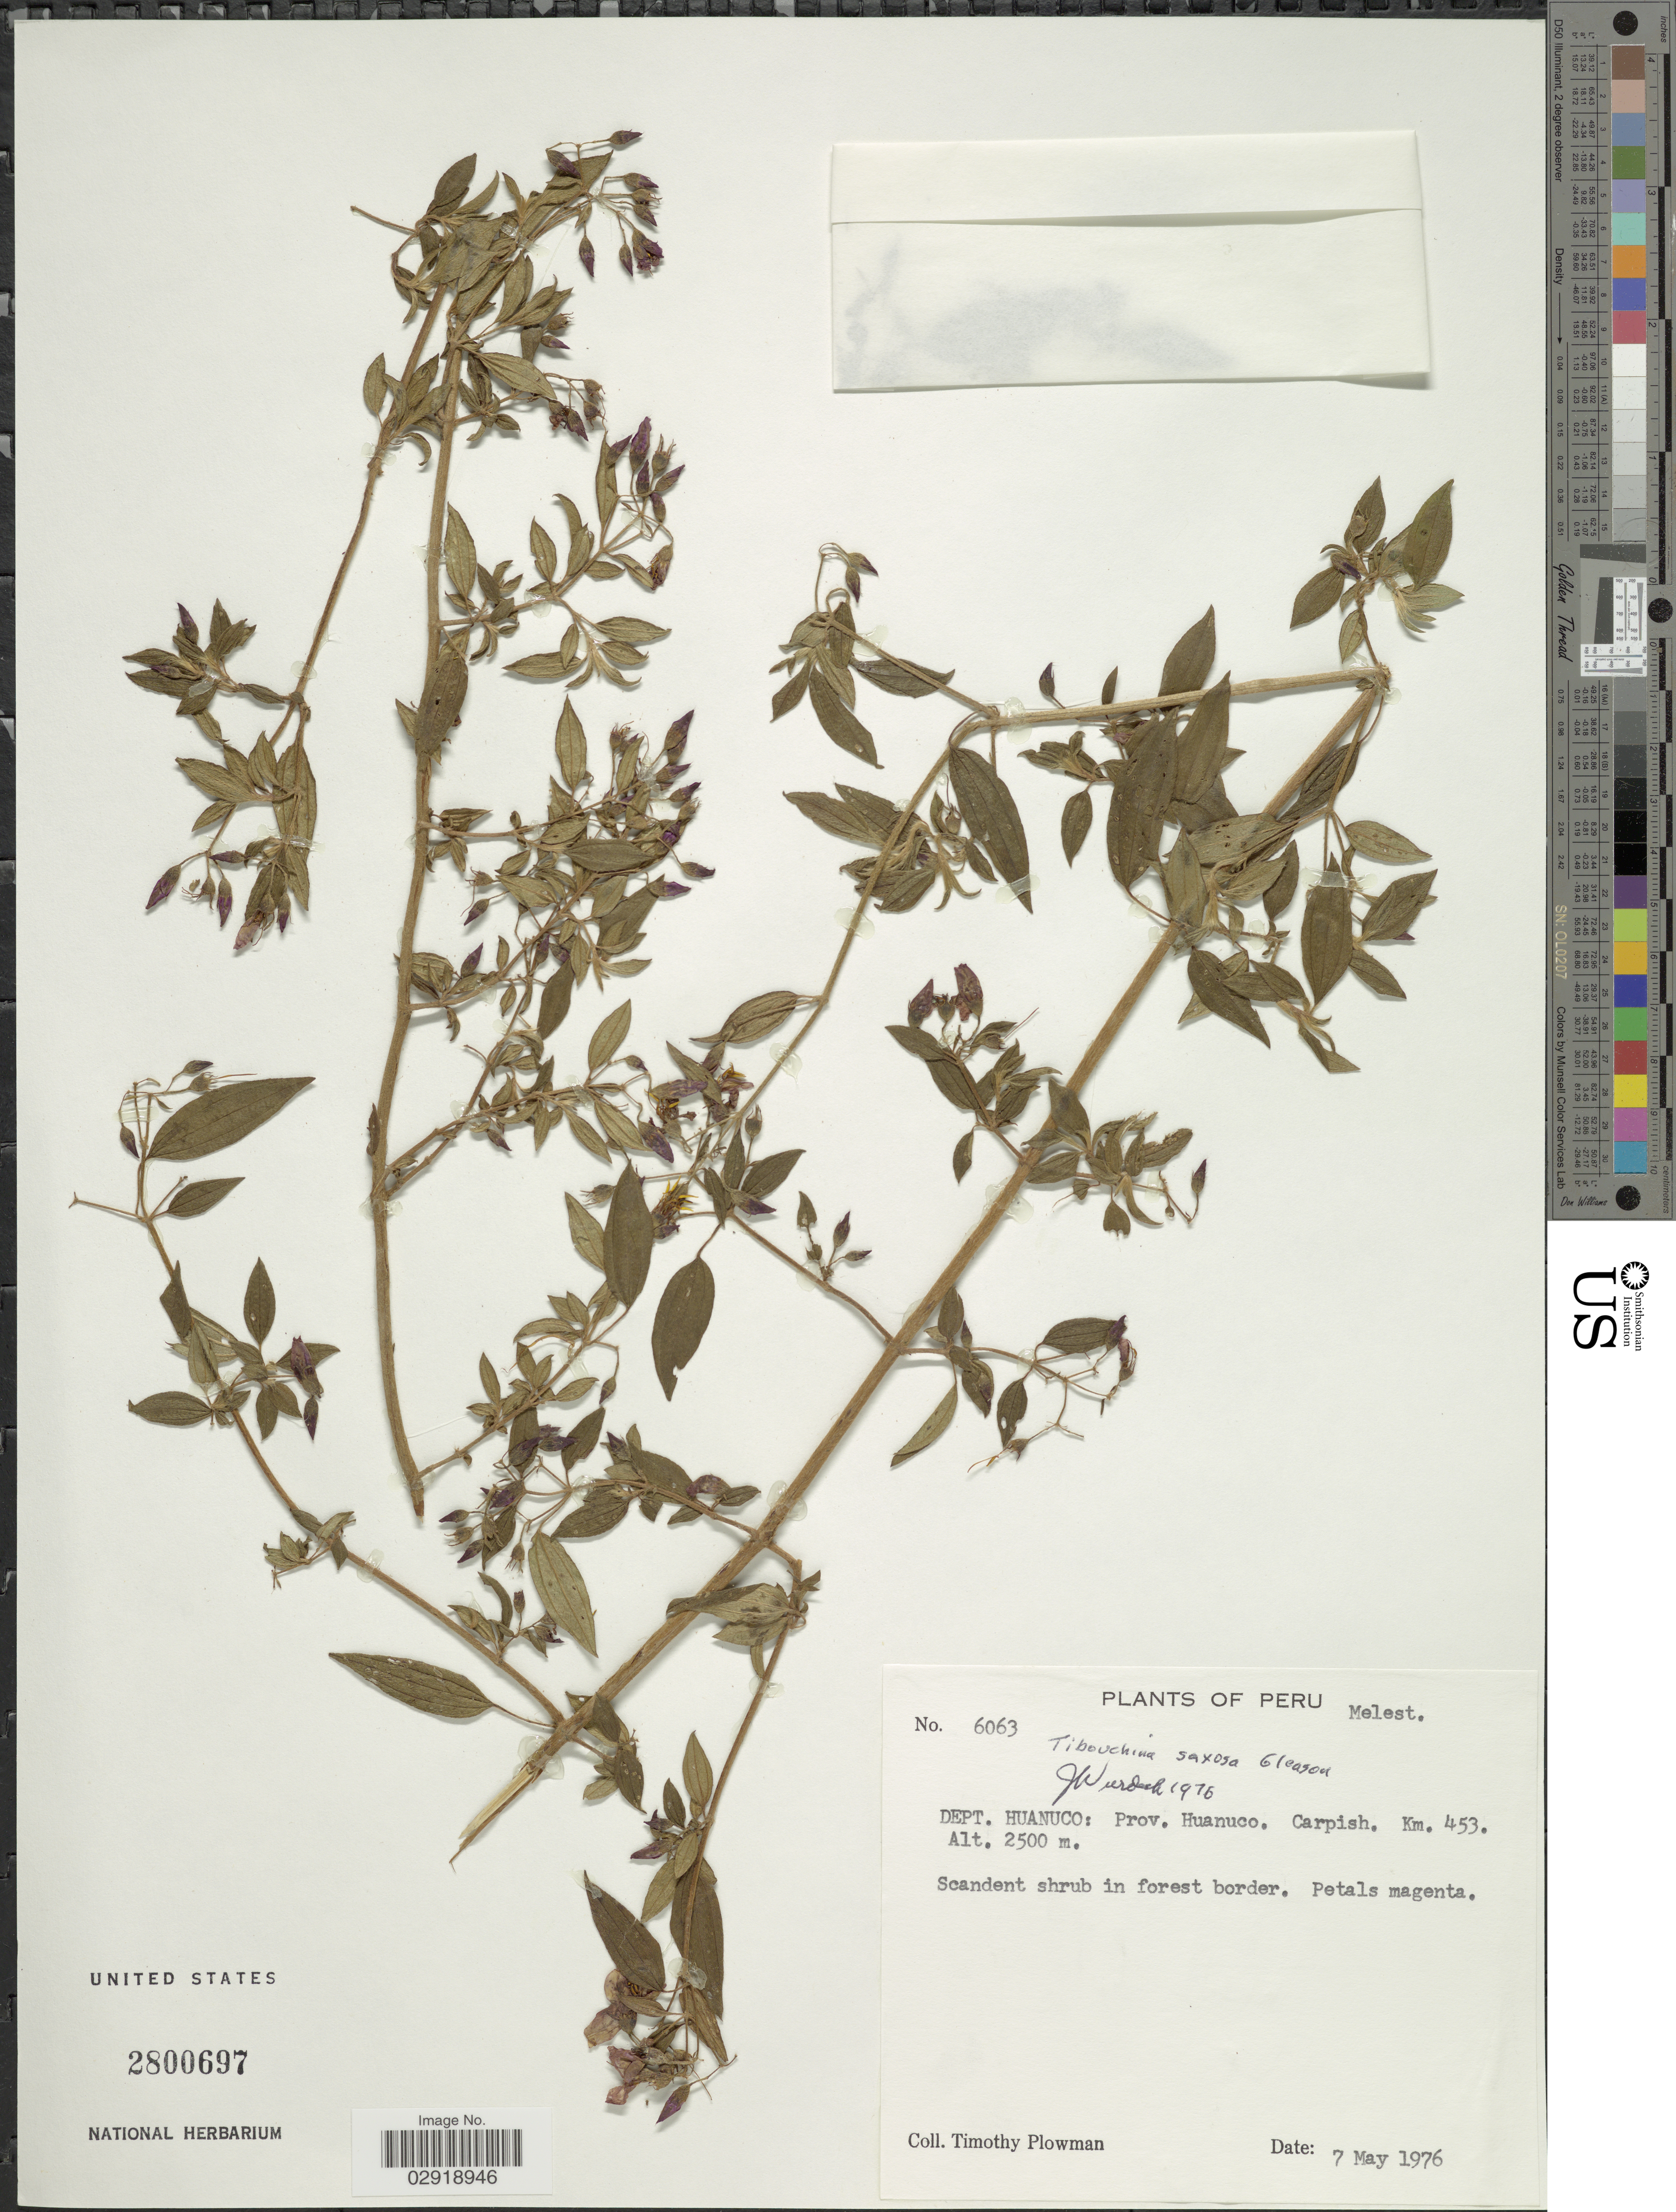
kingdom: Plantae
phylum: Tracheophyta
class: Magnoliopsida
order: Myrtales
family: Melastomataceae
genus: Chaetogastra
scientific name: Chaetogastra saxosa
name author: (Gleason) P.J.F. Guim. & Michelang.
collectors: T. Plowman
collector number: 6063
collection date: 1976-05-07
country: Peru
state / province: Huánuco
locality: Dept. Huanuco: Prov. Huanuco, Carpish. Km. 453.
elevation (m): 2500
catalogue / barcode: US 2800697